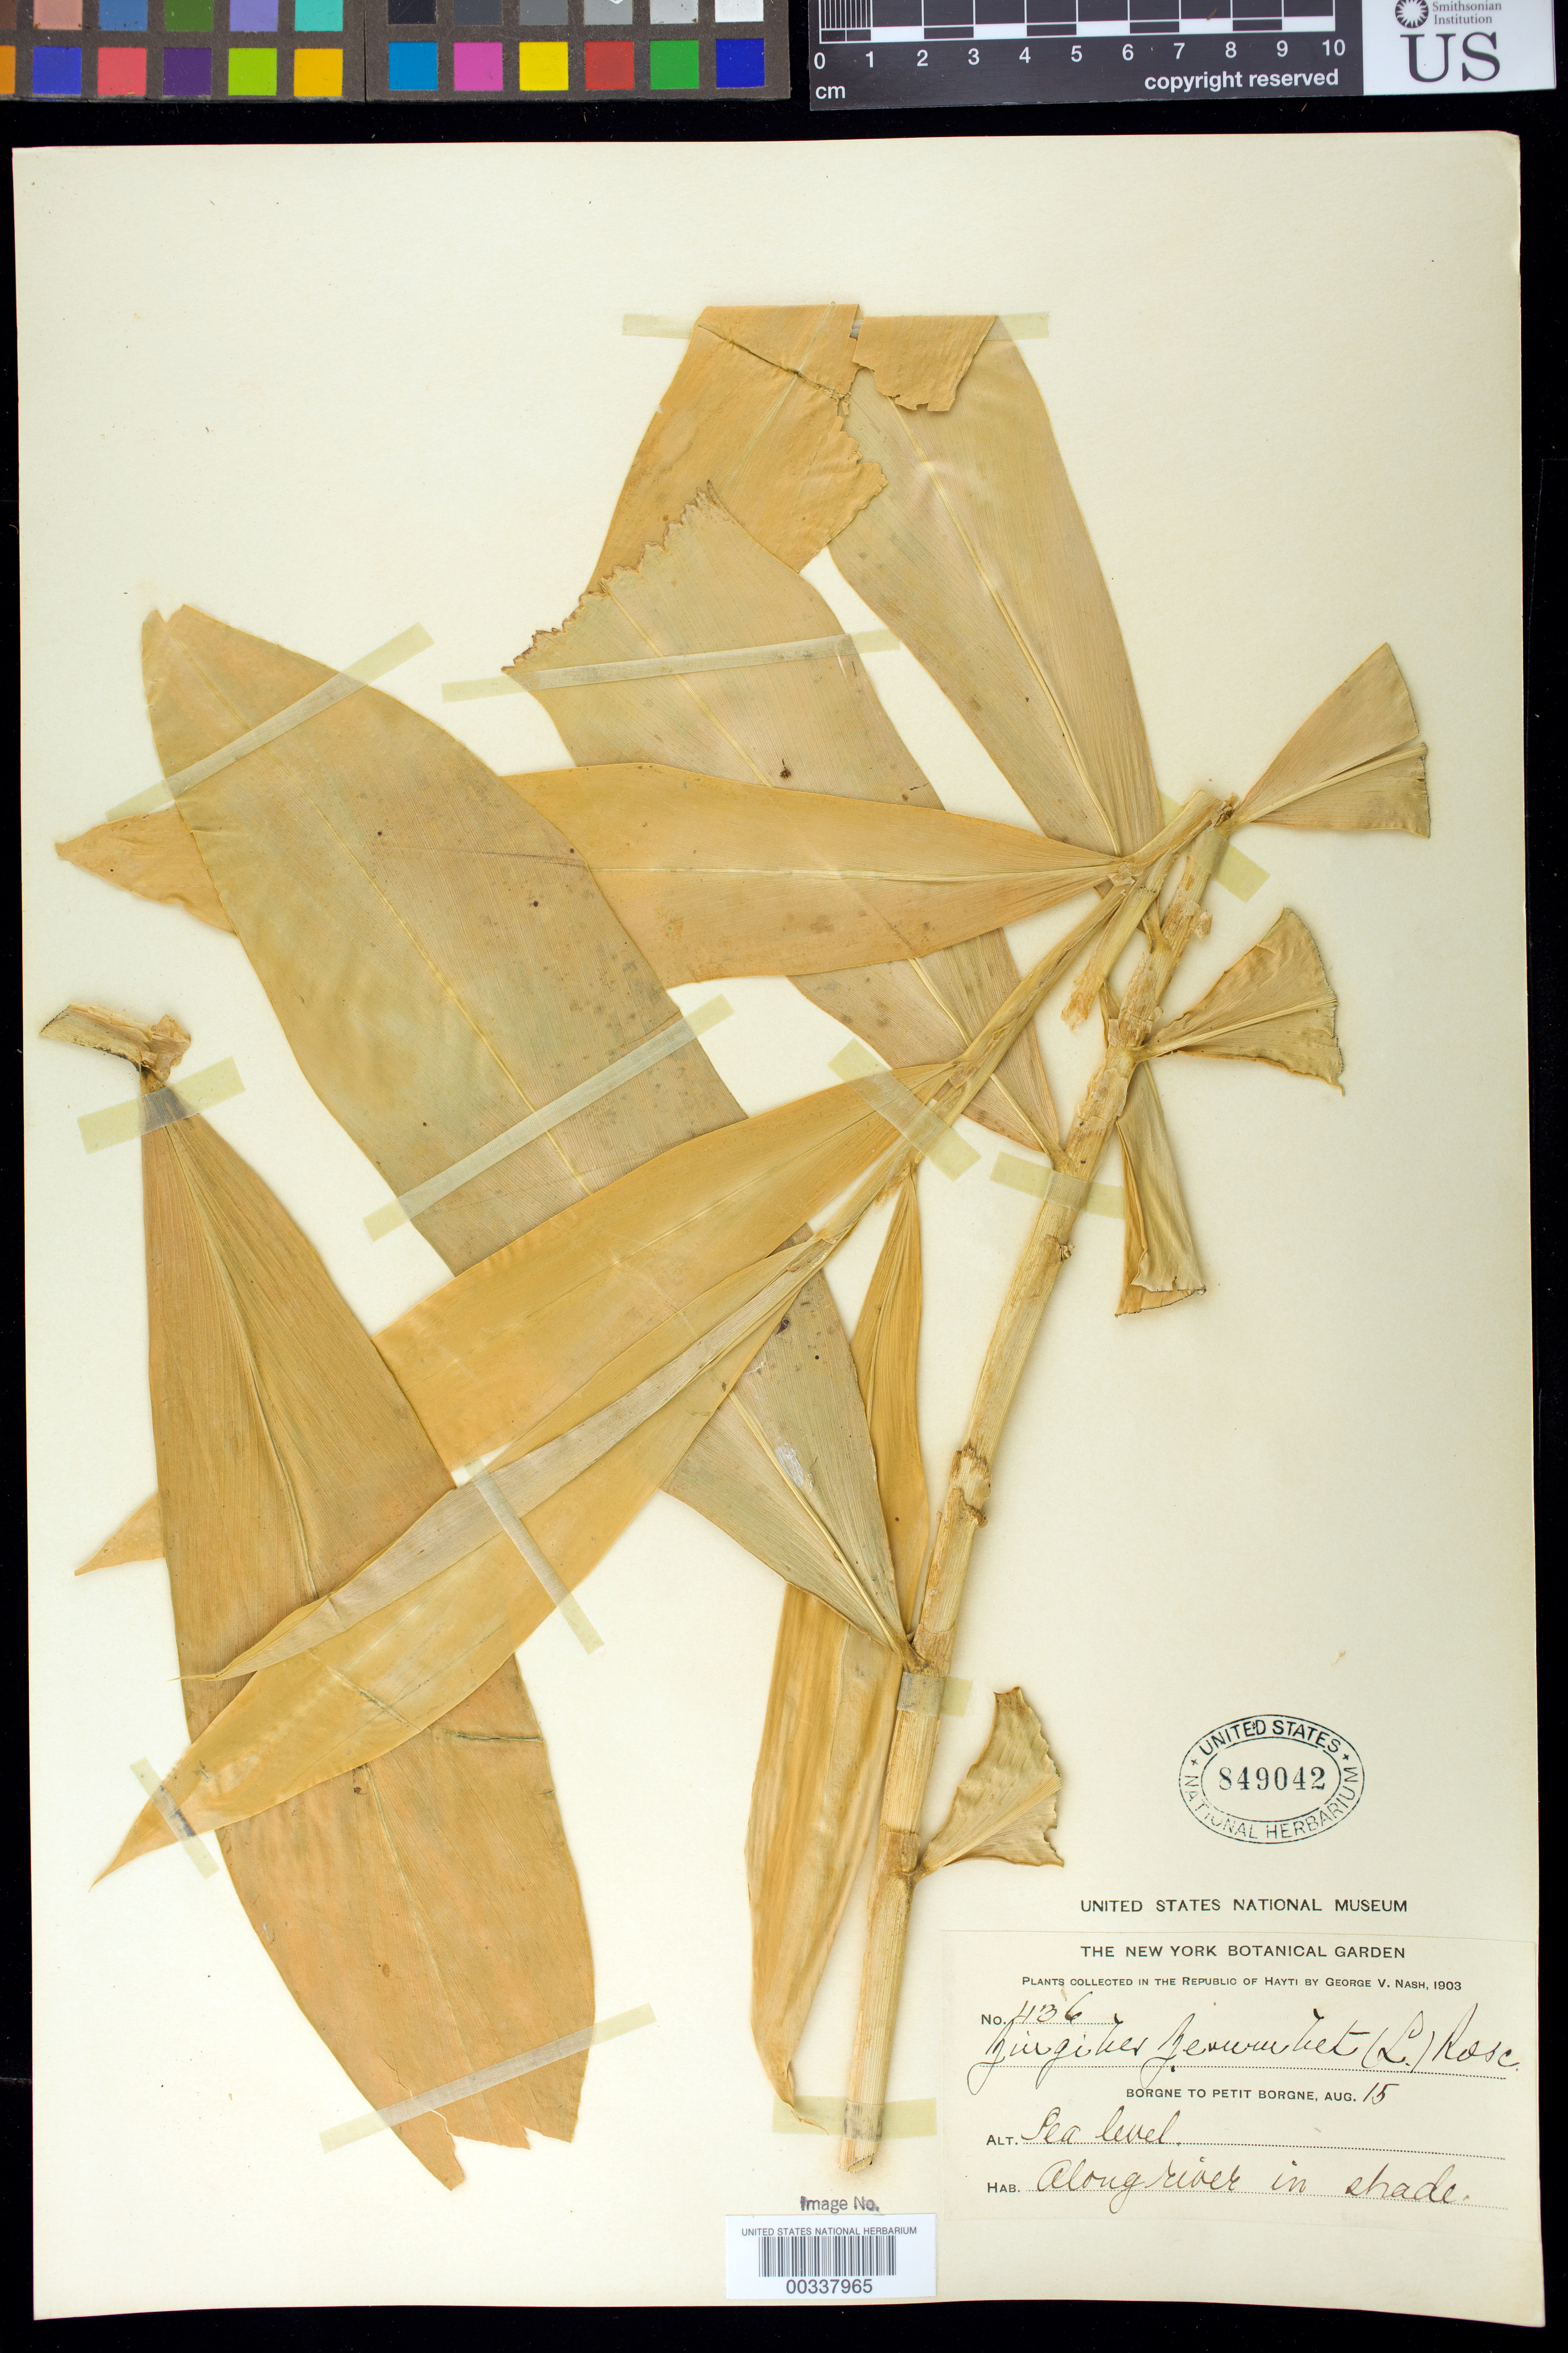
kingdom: Plantae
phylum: Tracheophyta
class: Liliopsida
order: Zingiberales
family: Zingiberaceae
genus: Zingiber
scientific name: Zingiber zerumbet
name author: (L.) Sm.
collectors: G. V. Nash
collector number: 436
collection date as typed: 15 Aug 1903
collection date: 1903-08-15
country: Haiti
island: Hispaniola Island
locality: Borgne to petit borgne, sea level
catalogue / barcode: US 849042